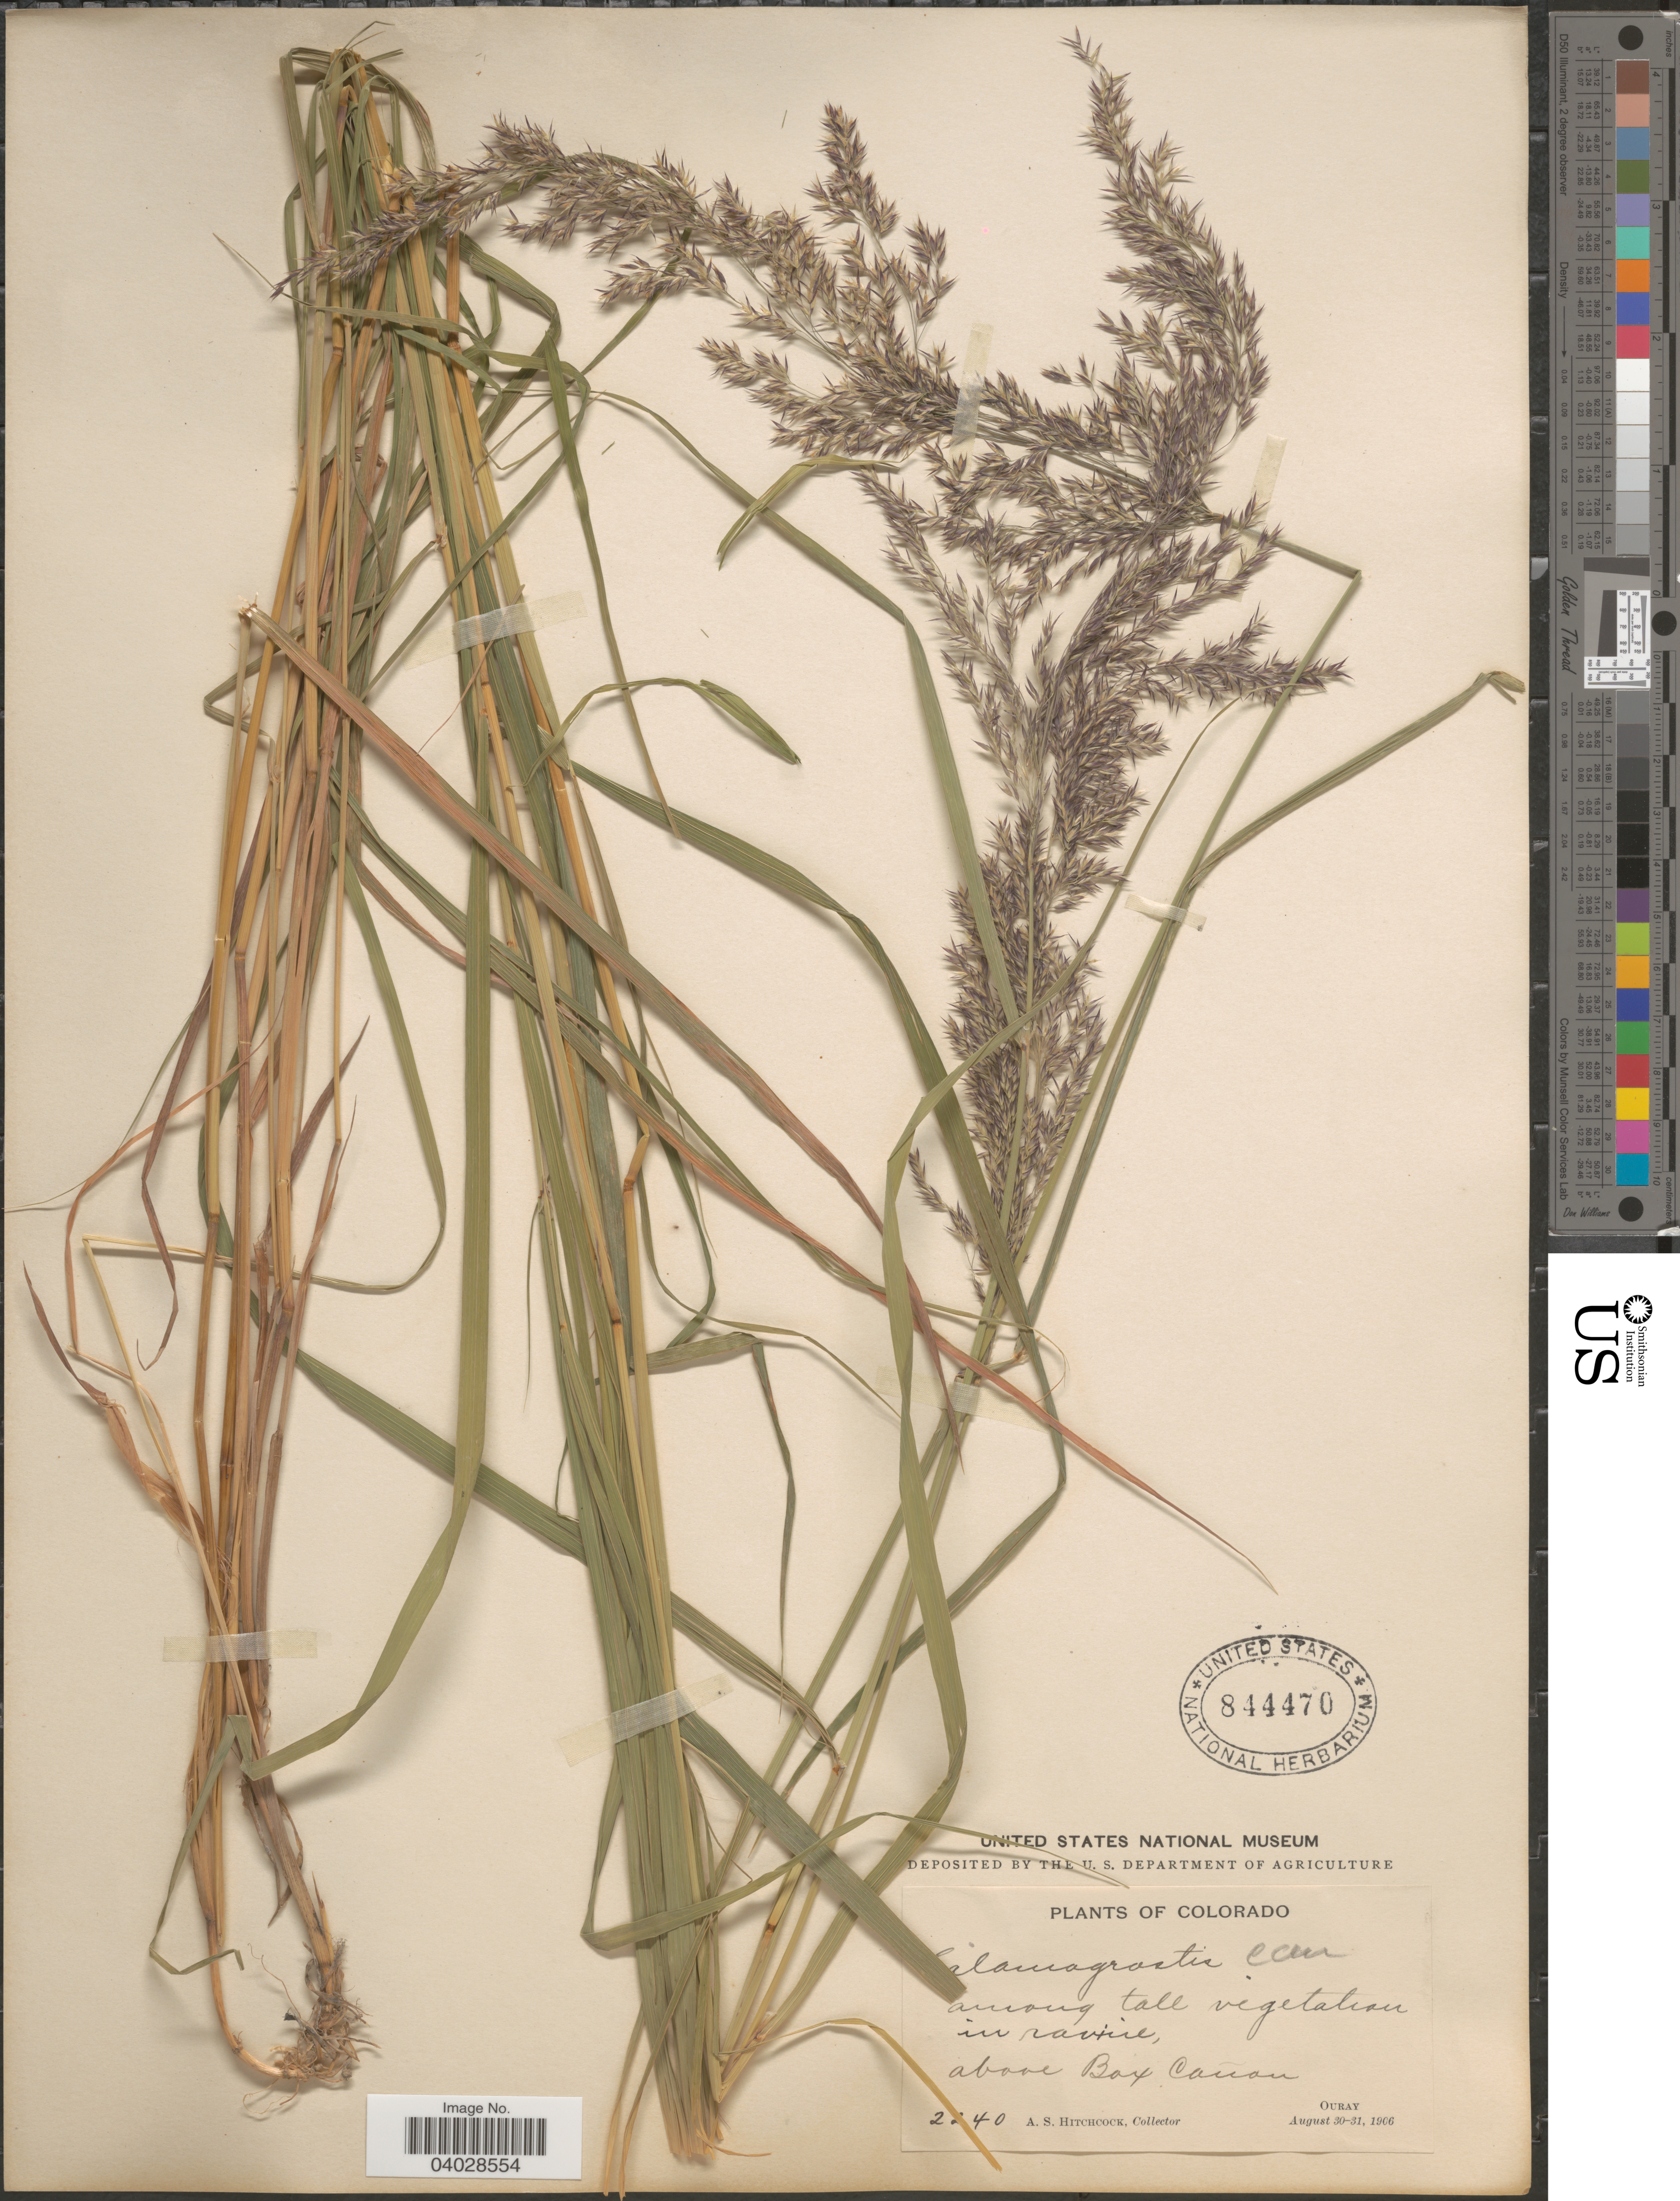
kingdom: Plantae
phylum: Tracheophyta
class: Liliopsida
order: Poales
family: Poaceae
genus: Calamagrostis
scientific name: Calamagrostis canadensis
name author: (Michx.) P. Beauv.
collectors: A. S. Hitchcock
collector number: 2240*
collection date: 1906-08-30/1906-08-31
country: United States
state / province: Colorado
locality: Above Box Cañon. Ouray.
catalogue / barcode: US 844470